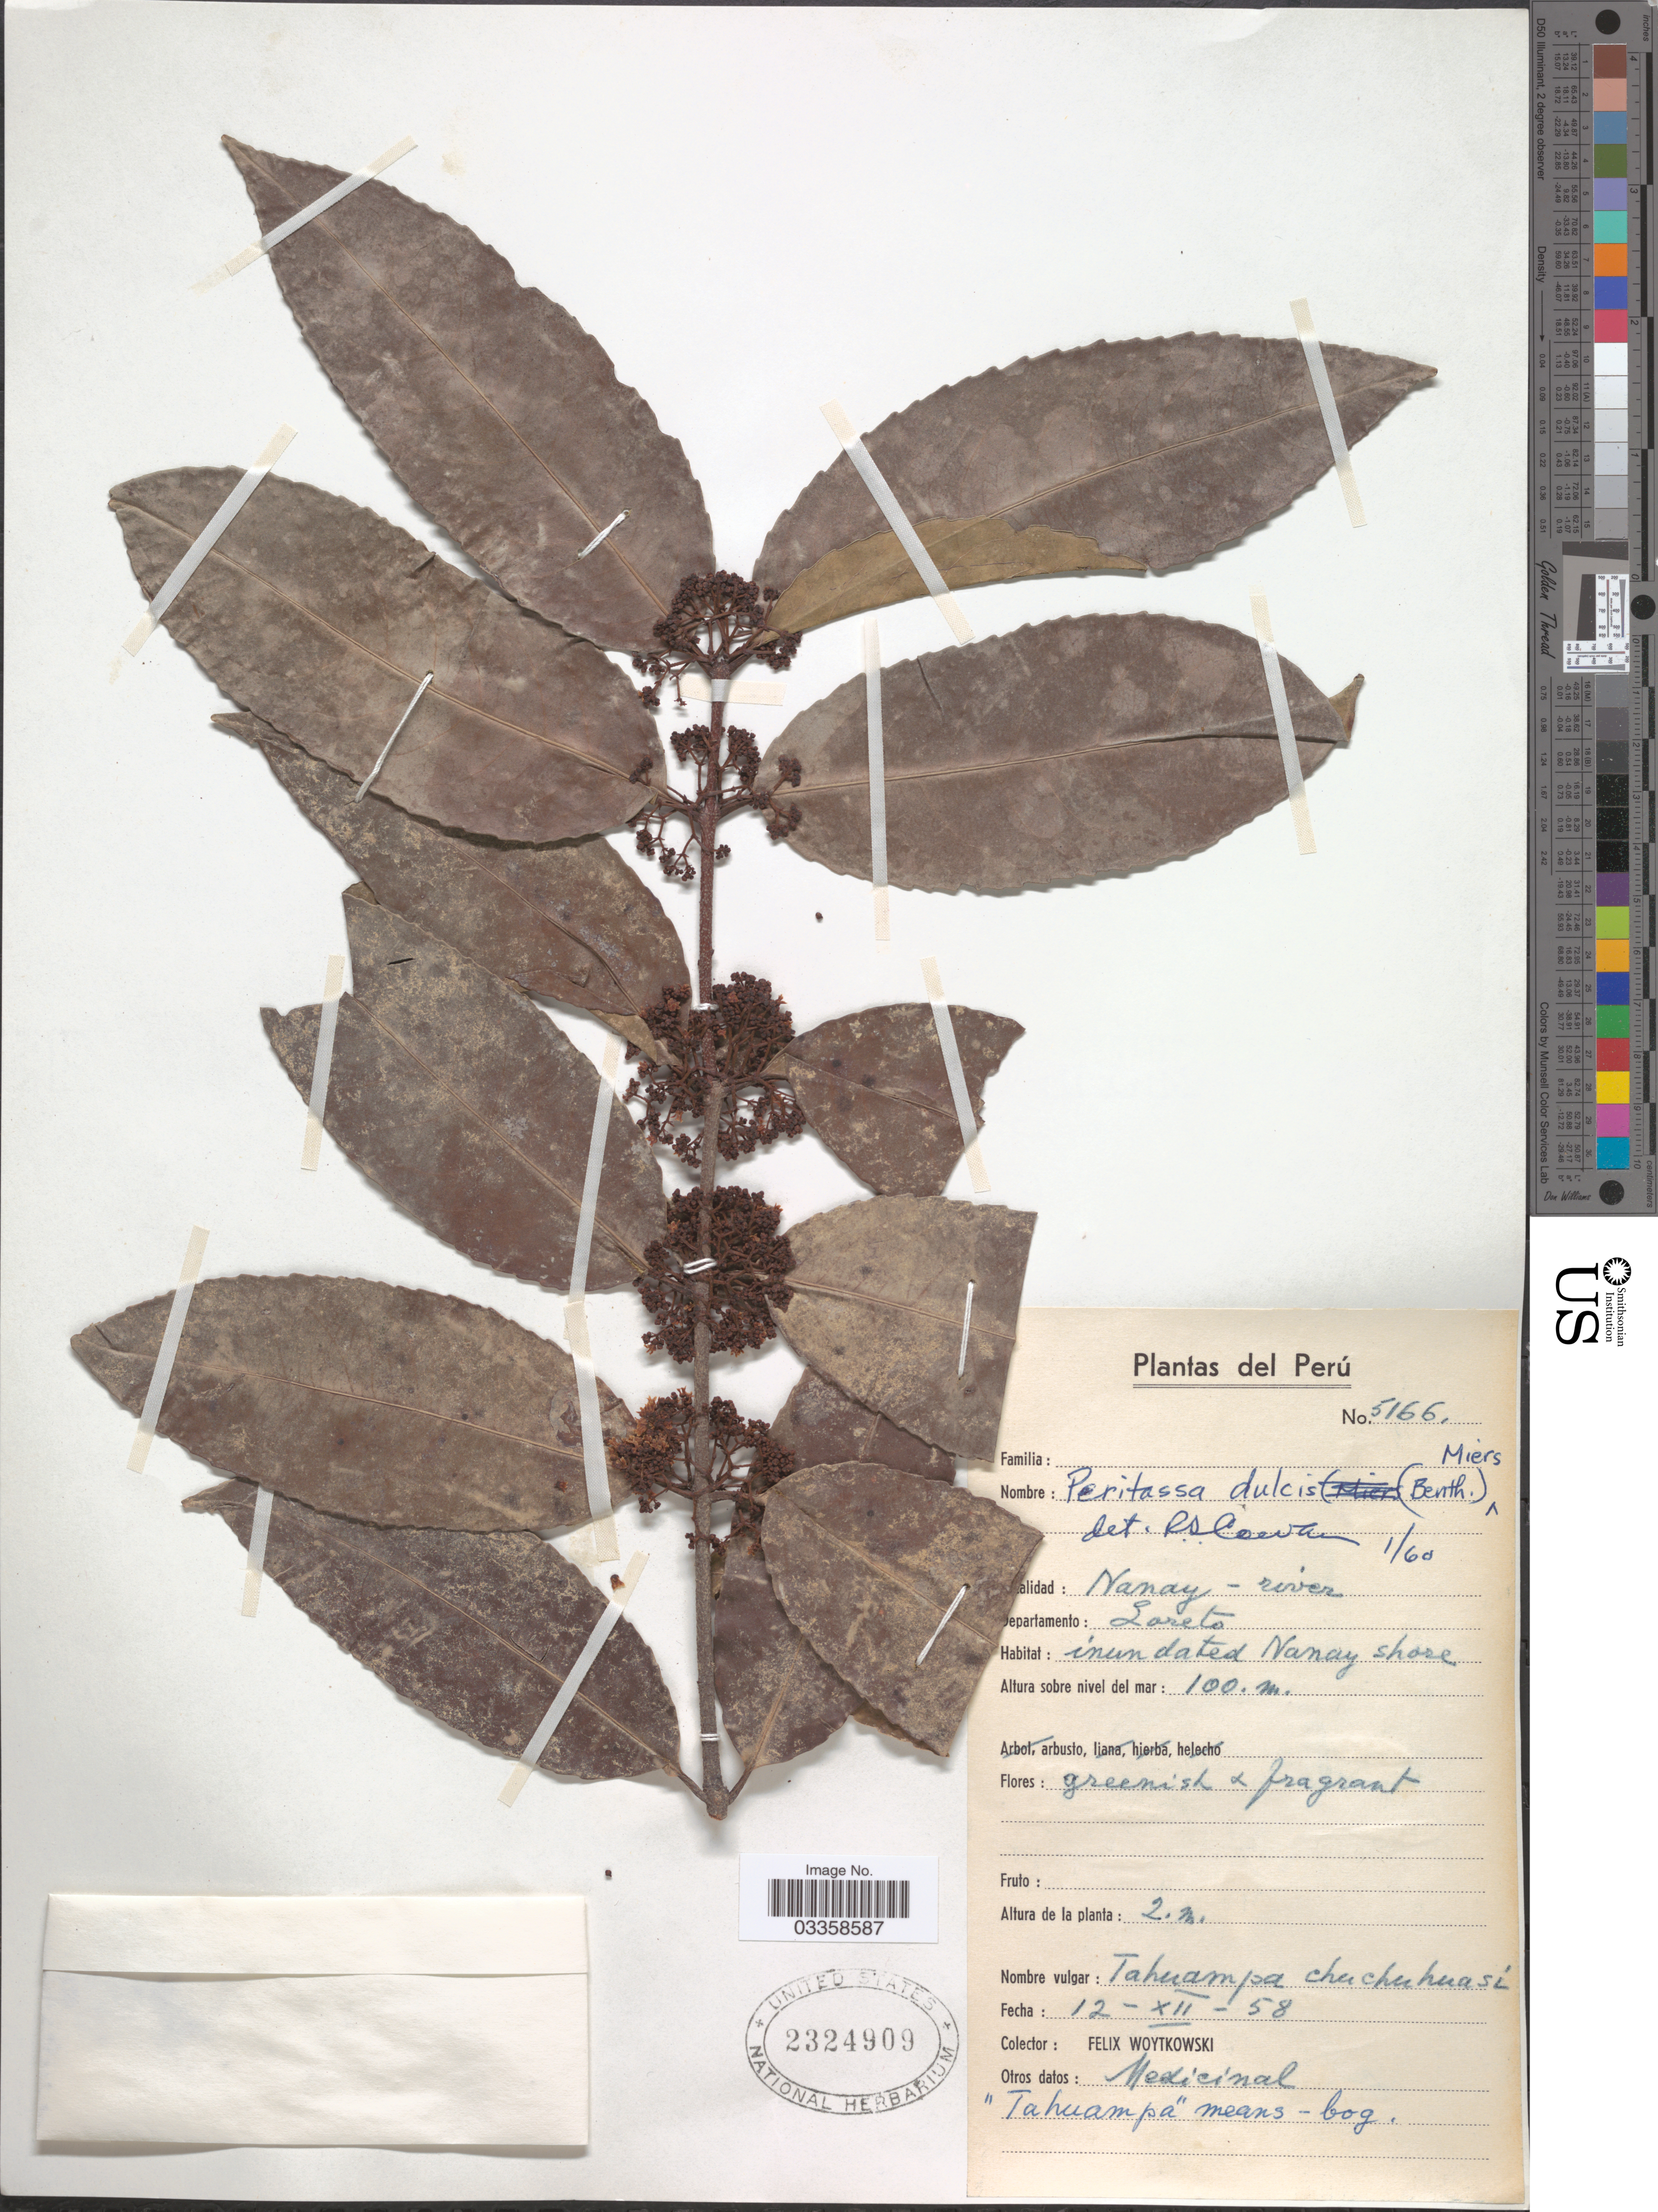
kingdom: Plantae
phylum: Tracheophyta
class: Magnoliopsida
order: Celastrales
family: Celastraceae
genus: Peritassa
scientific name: Peritassa dulcis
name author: (Benth.) Miers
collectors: F. Woytkowski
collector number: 5166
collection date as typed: Transcribed d/m/y: 12/12/58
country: Peru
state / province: Loreto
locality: Nanay-river. Departamento Loreto. Inundated Nanay shore.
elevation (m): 100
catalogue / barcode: US 2324909